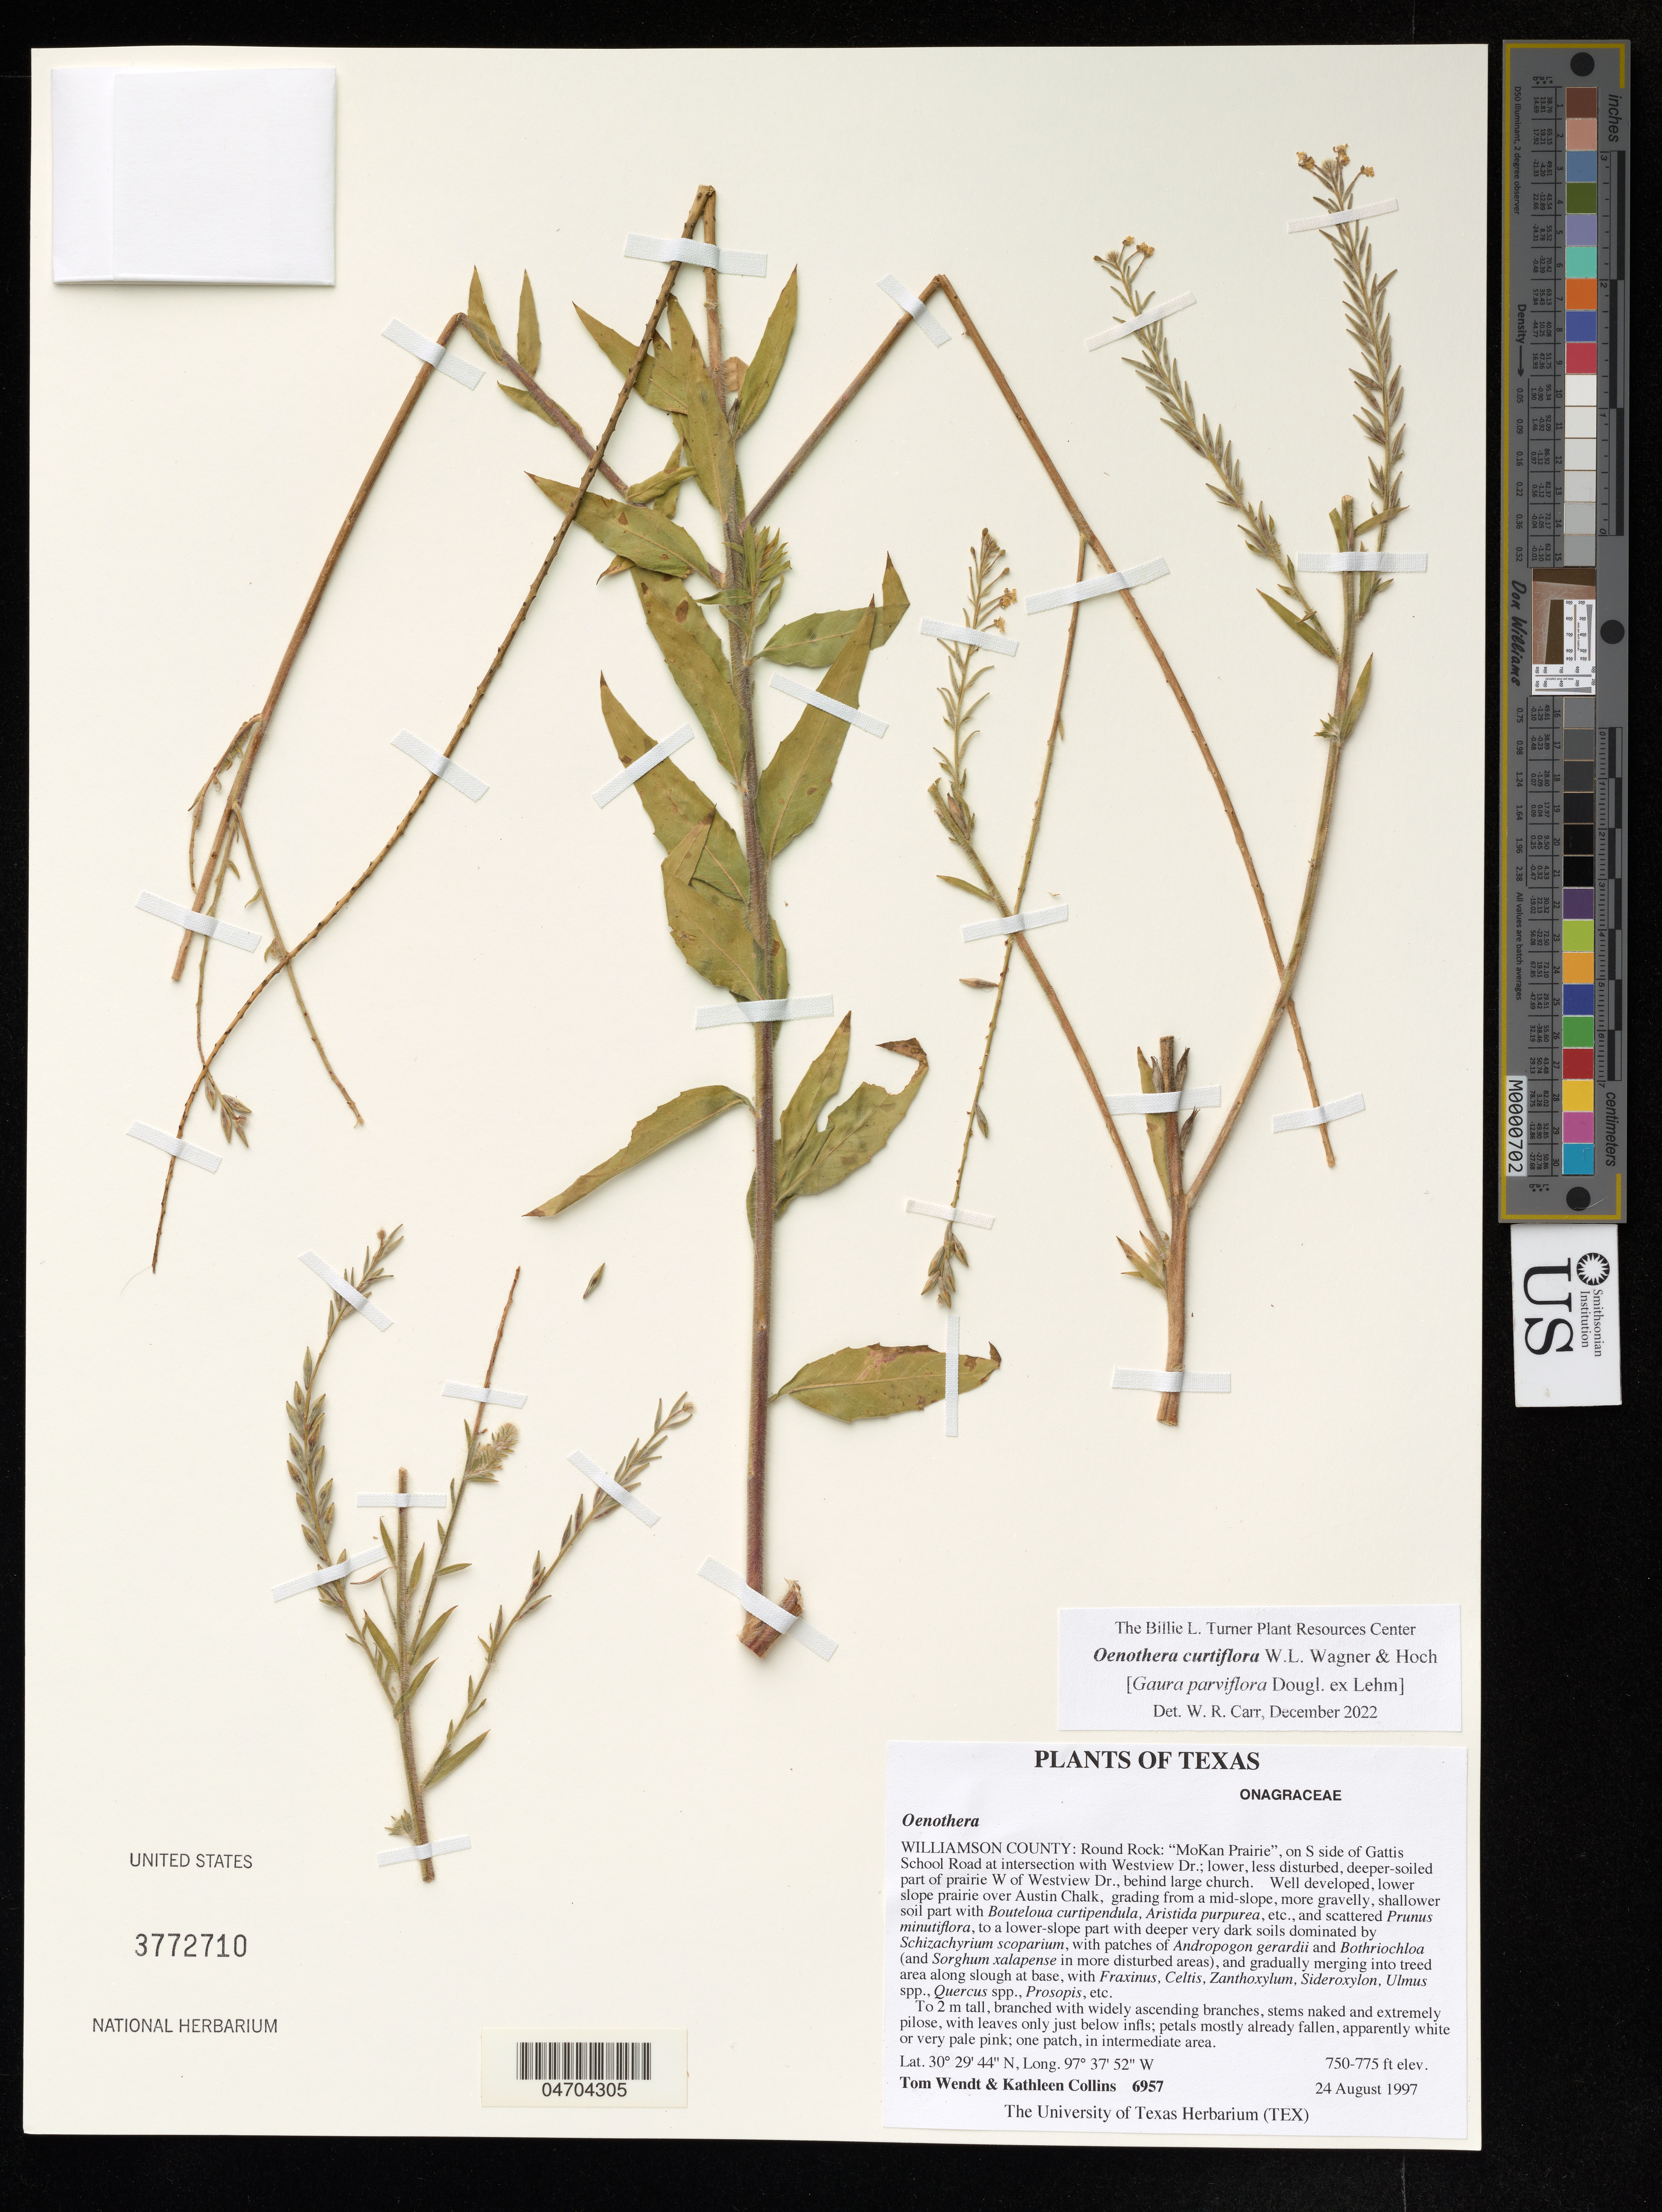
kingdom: Plantae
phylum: Tracheophyta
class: Magnoliopsida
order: Myrtales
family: Onagraceae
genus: Oenothera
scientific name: Oenothera curtiflora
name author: W.L. Wagner & Hoch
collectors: T. Wendt & K. Collins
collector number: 6957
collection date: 1997-08-24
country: United States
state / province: Texas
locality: Williamson County: Round Rock: "MoKan Prairie", on S side of Gattis School Road at intersection with Westview Dr.; low, less disturbed, deeper-soiled part of prairie W of Westview Dr., behind large church.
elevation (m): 229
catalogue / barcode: US 3772710